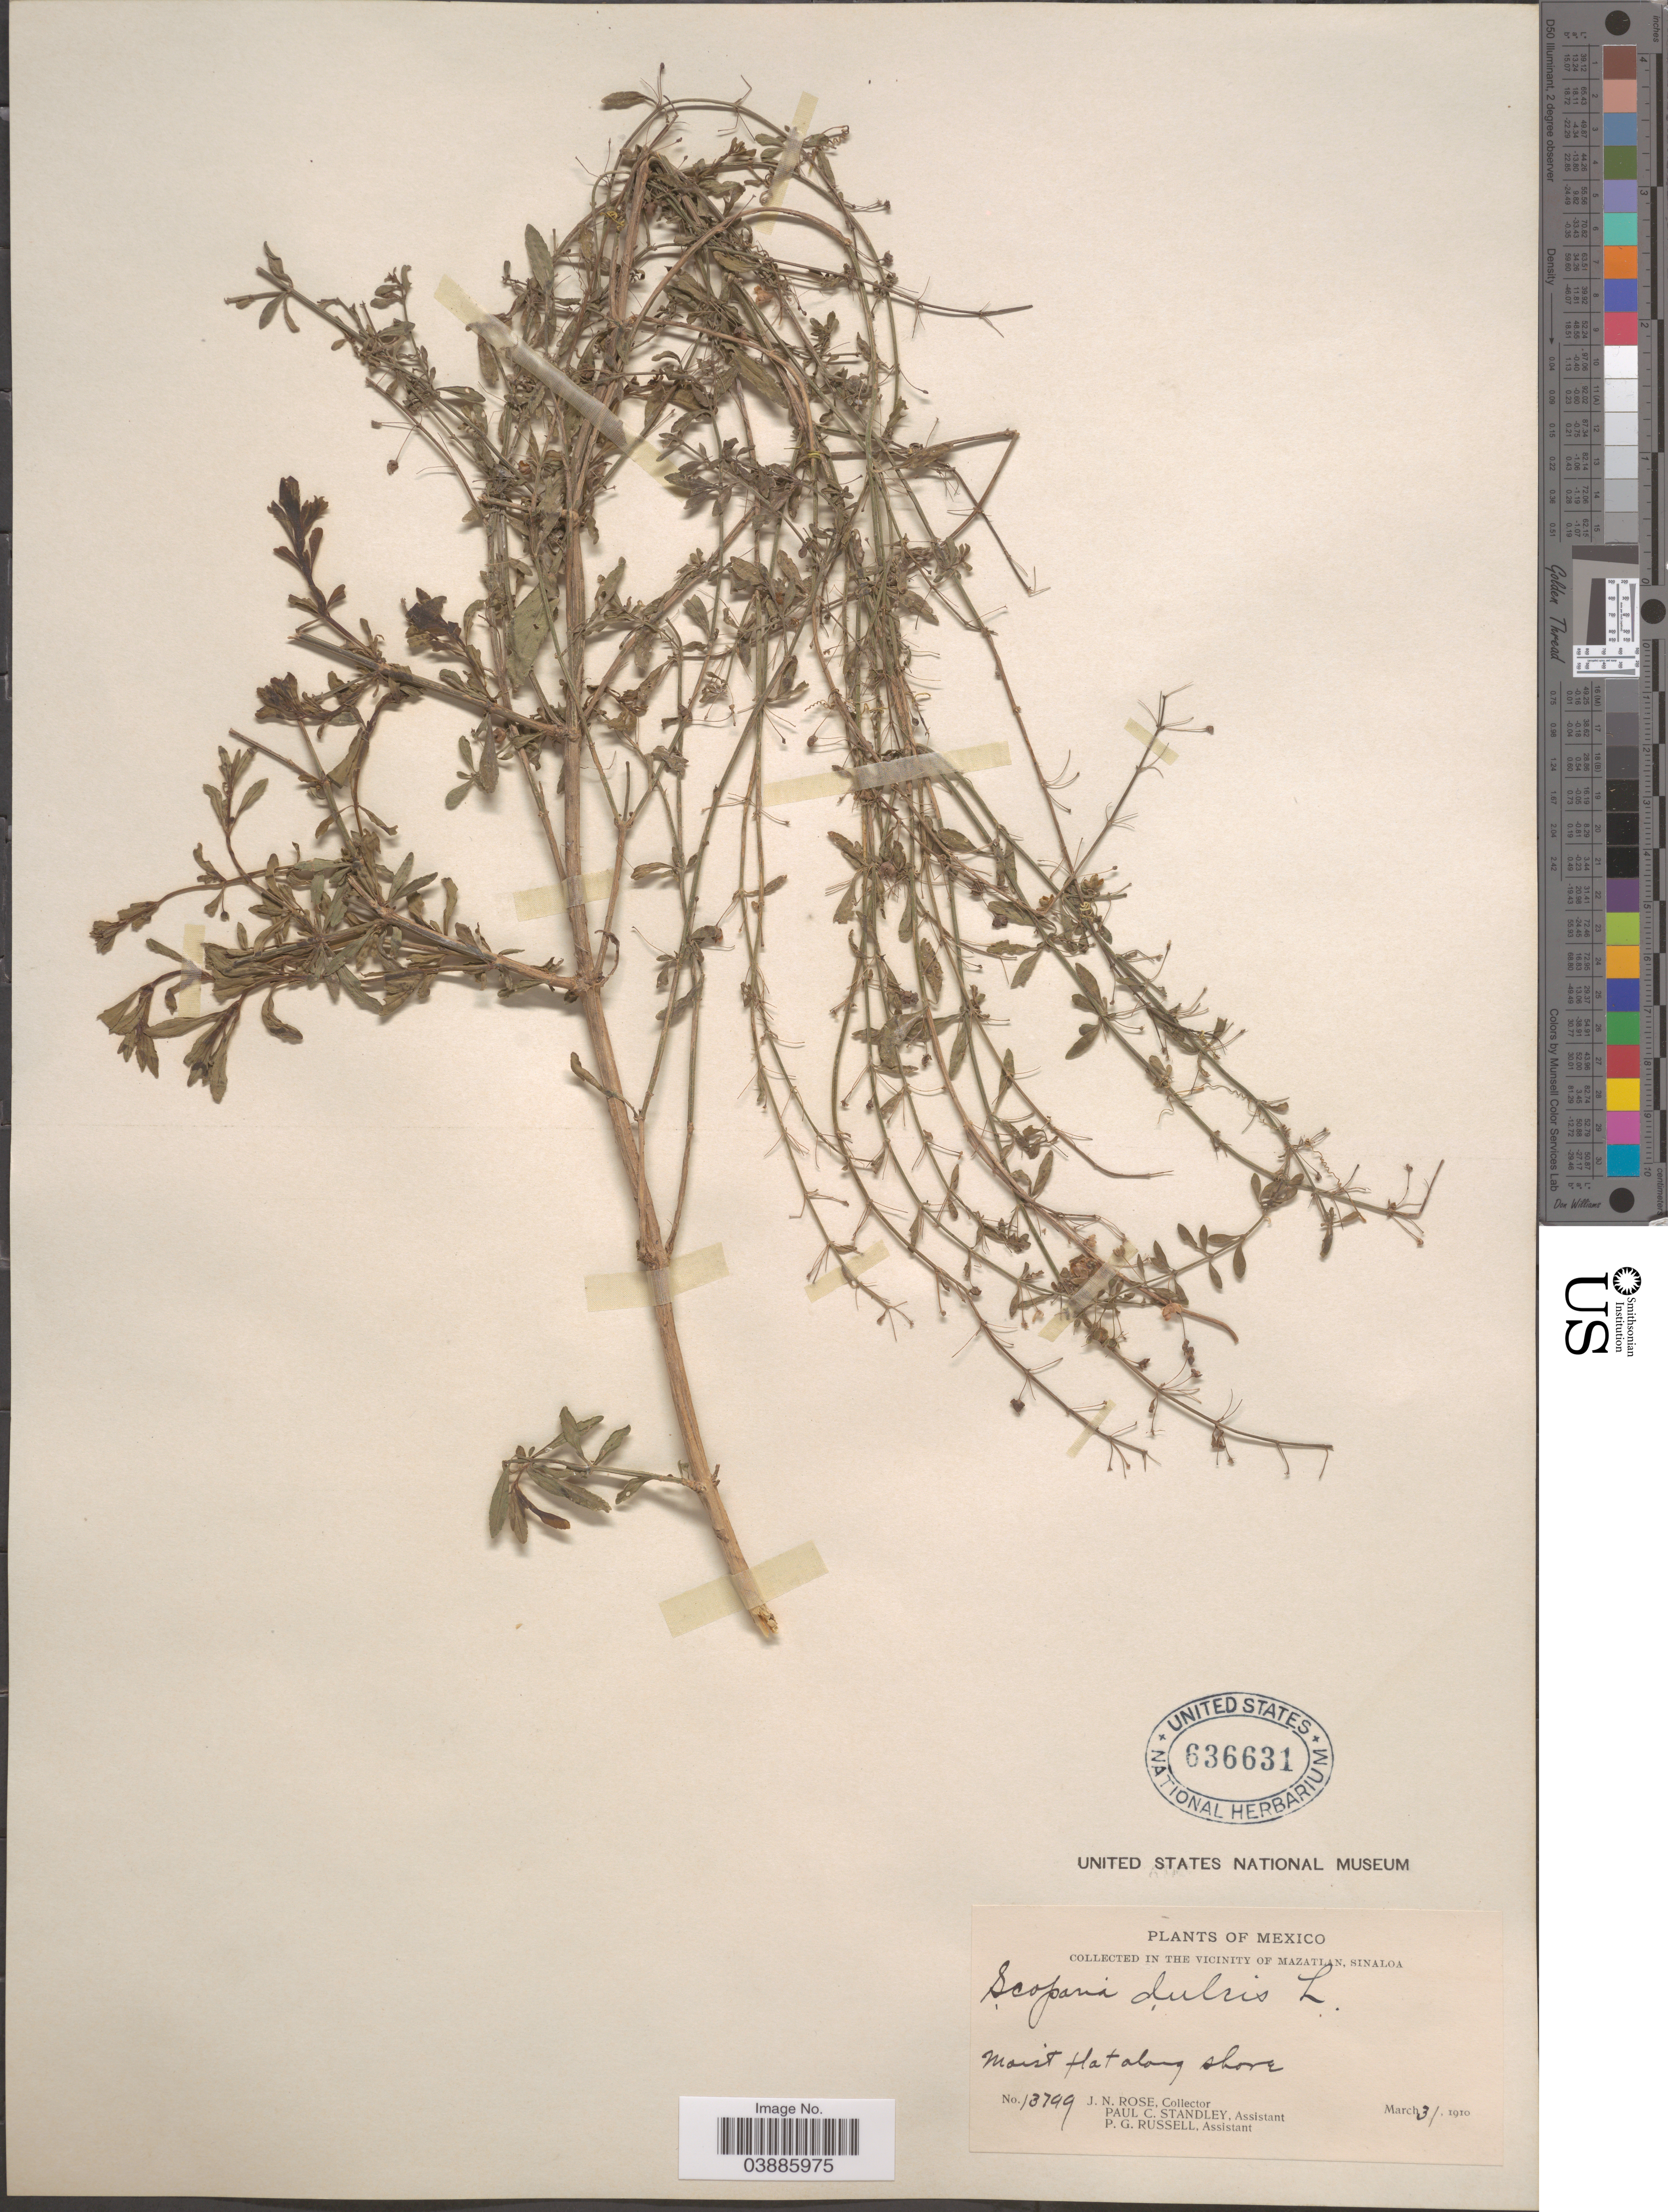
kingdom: Plantae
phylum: Tracheophyta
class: Magnoliopsida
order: Lamiales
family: Plantaginaceae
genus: Scoparia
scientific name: Scoparia dulcis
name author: L.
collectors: J. N. Rose, P. C. Standley & P. G. Russell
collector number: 13799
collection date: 1910-03-31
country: Mexico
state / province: Sinaloa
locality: In the vicinity of Mazatlan. Moist flat along shore.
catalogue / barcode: US 636631